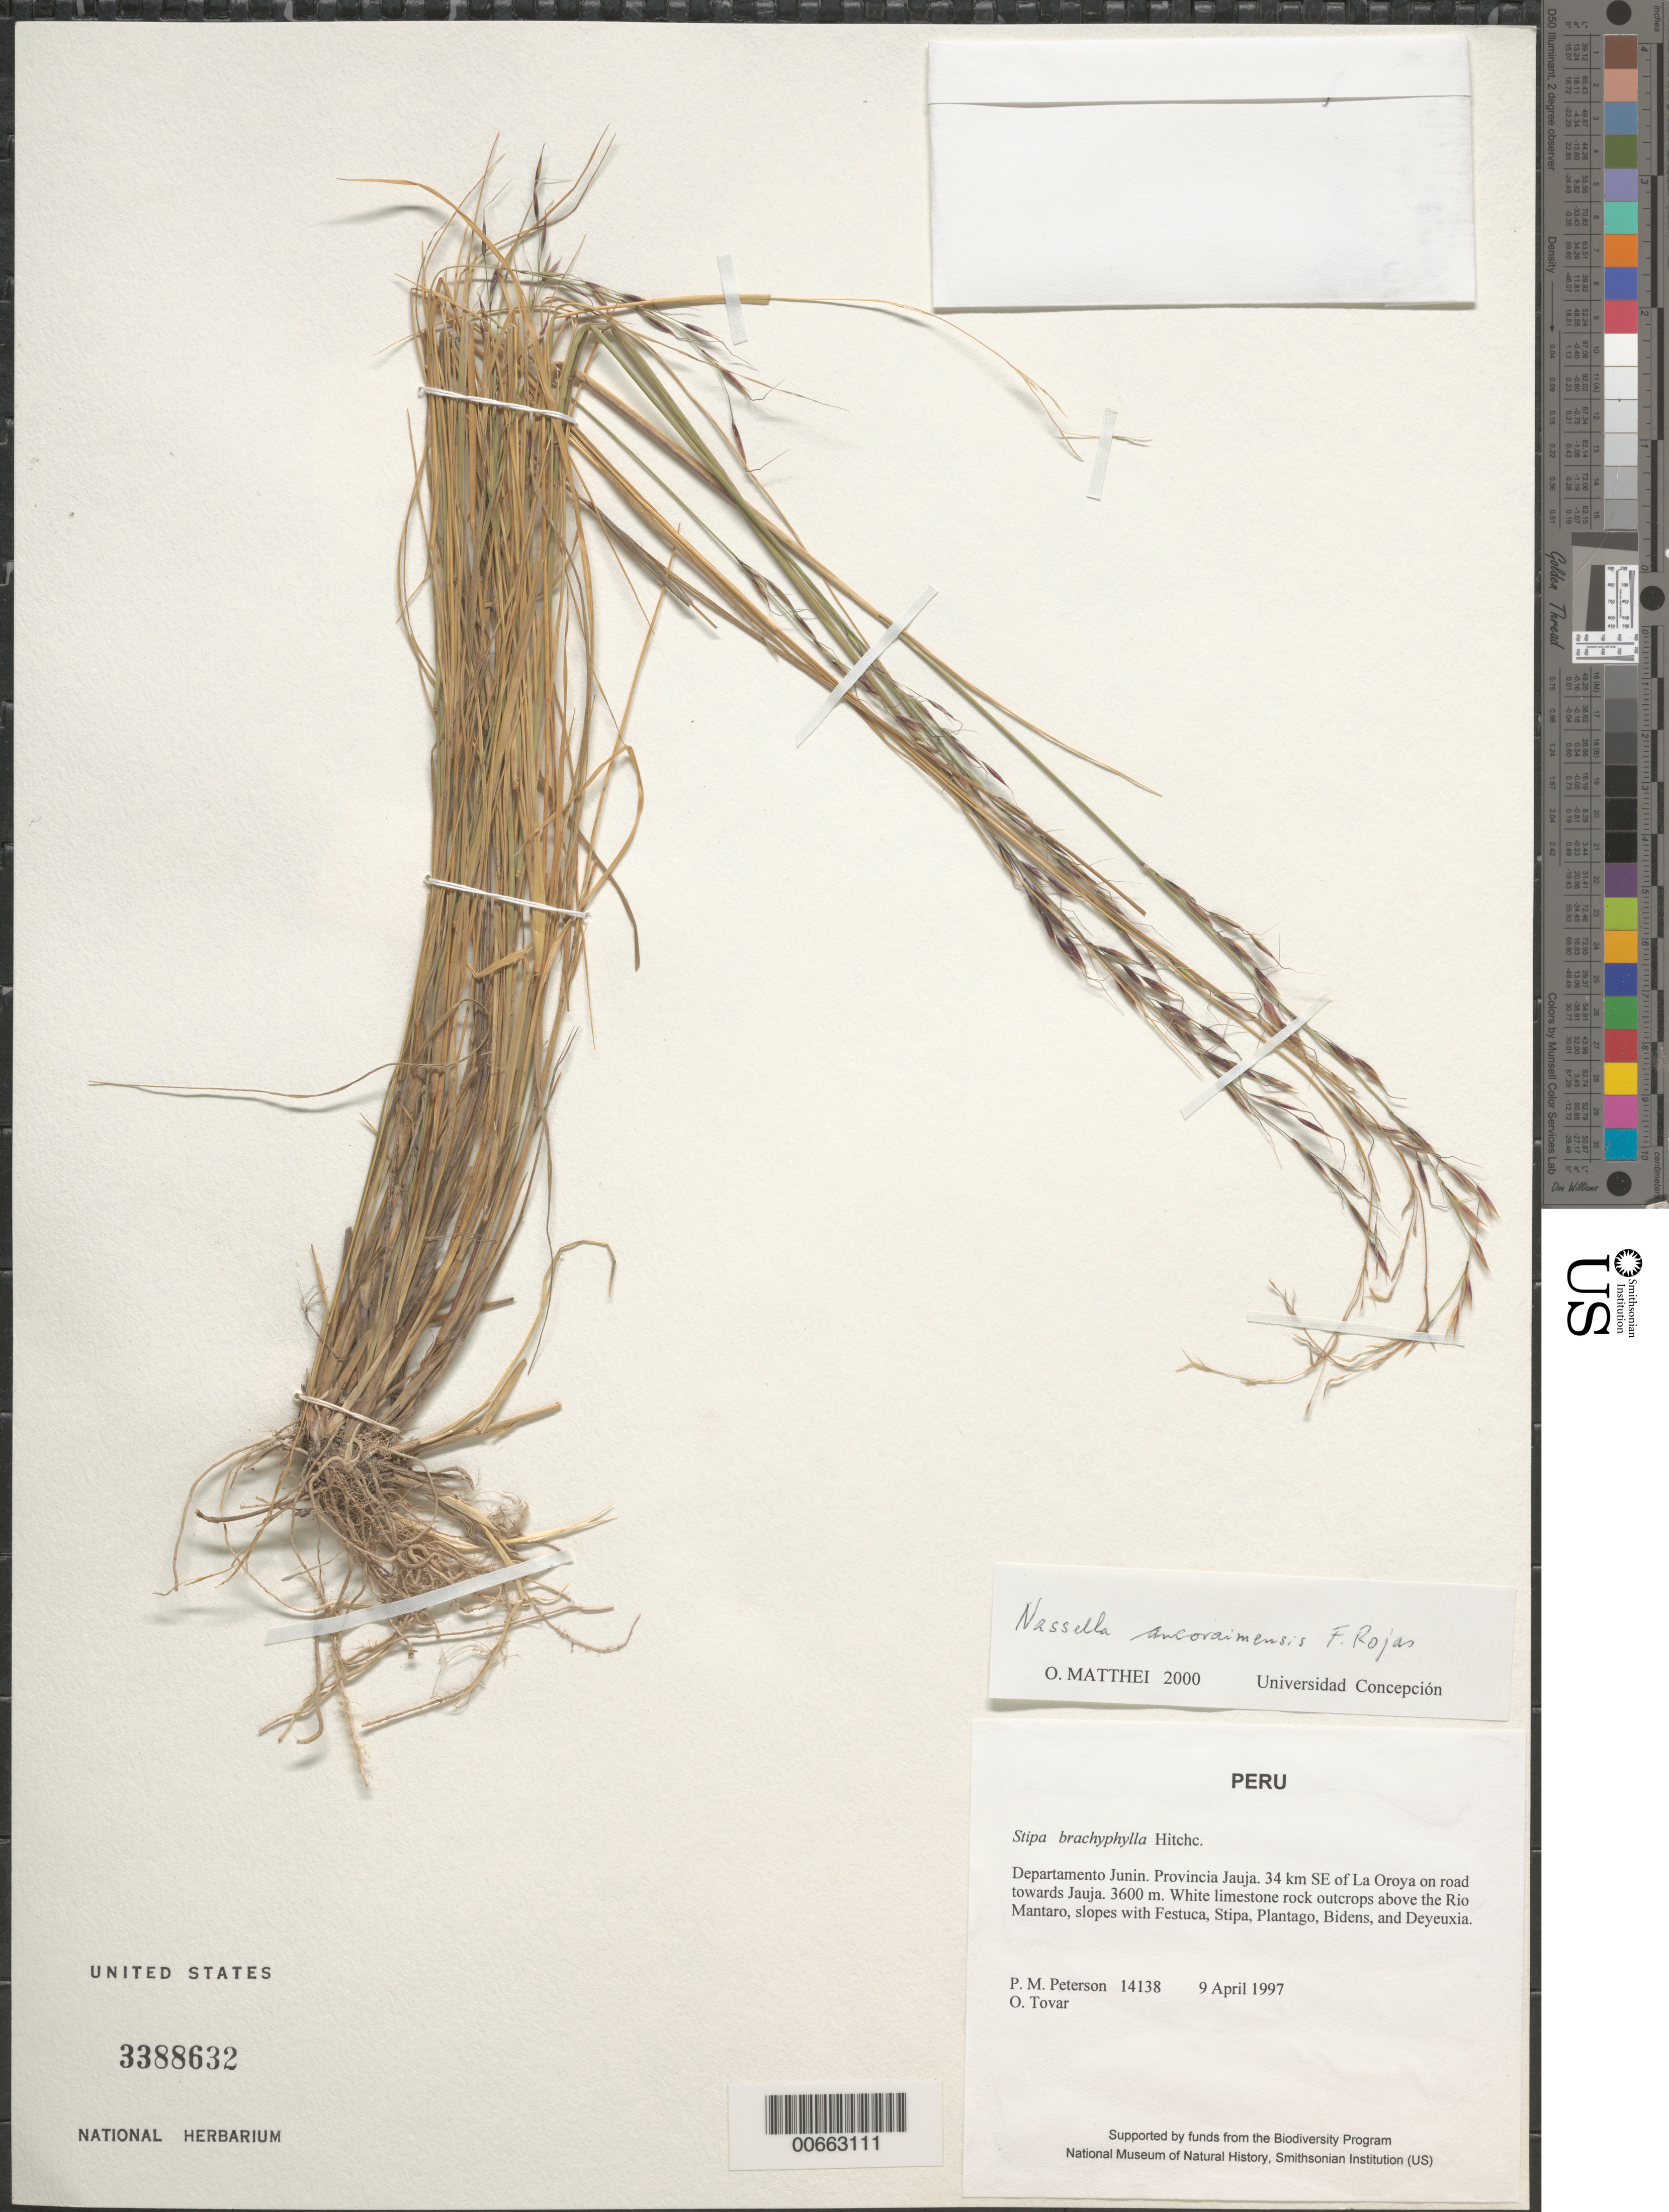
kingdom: Plantae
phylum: Tracheophyta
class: Liliopsida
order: Poales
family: Poaceae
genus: Nassella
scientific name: Nassella ancoraimensis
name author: F. Rojas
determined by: Matthei, O. R.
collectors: P. M. Peterson & Ó. Tovar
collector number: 14138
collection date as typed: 09 Apr 1997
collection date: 1997-04-09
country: Peru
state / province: Junín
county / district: Jauja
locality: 34 km SE of La Oroya on road towards Jauja.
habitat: White limestone rock outcrops above the Rio Mantaro, slopes with Festuca, Stipa, Plantago, Bidens, and Deyeuxia.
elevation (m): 3600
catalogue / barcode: US 3388632